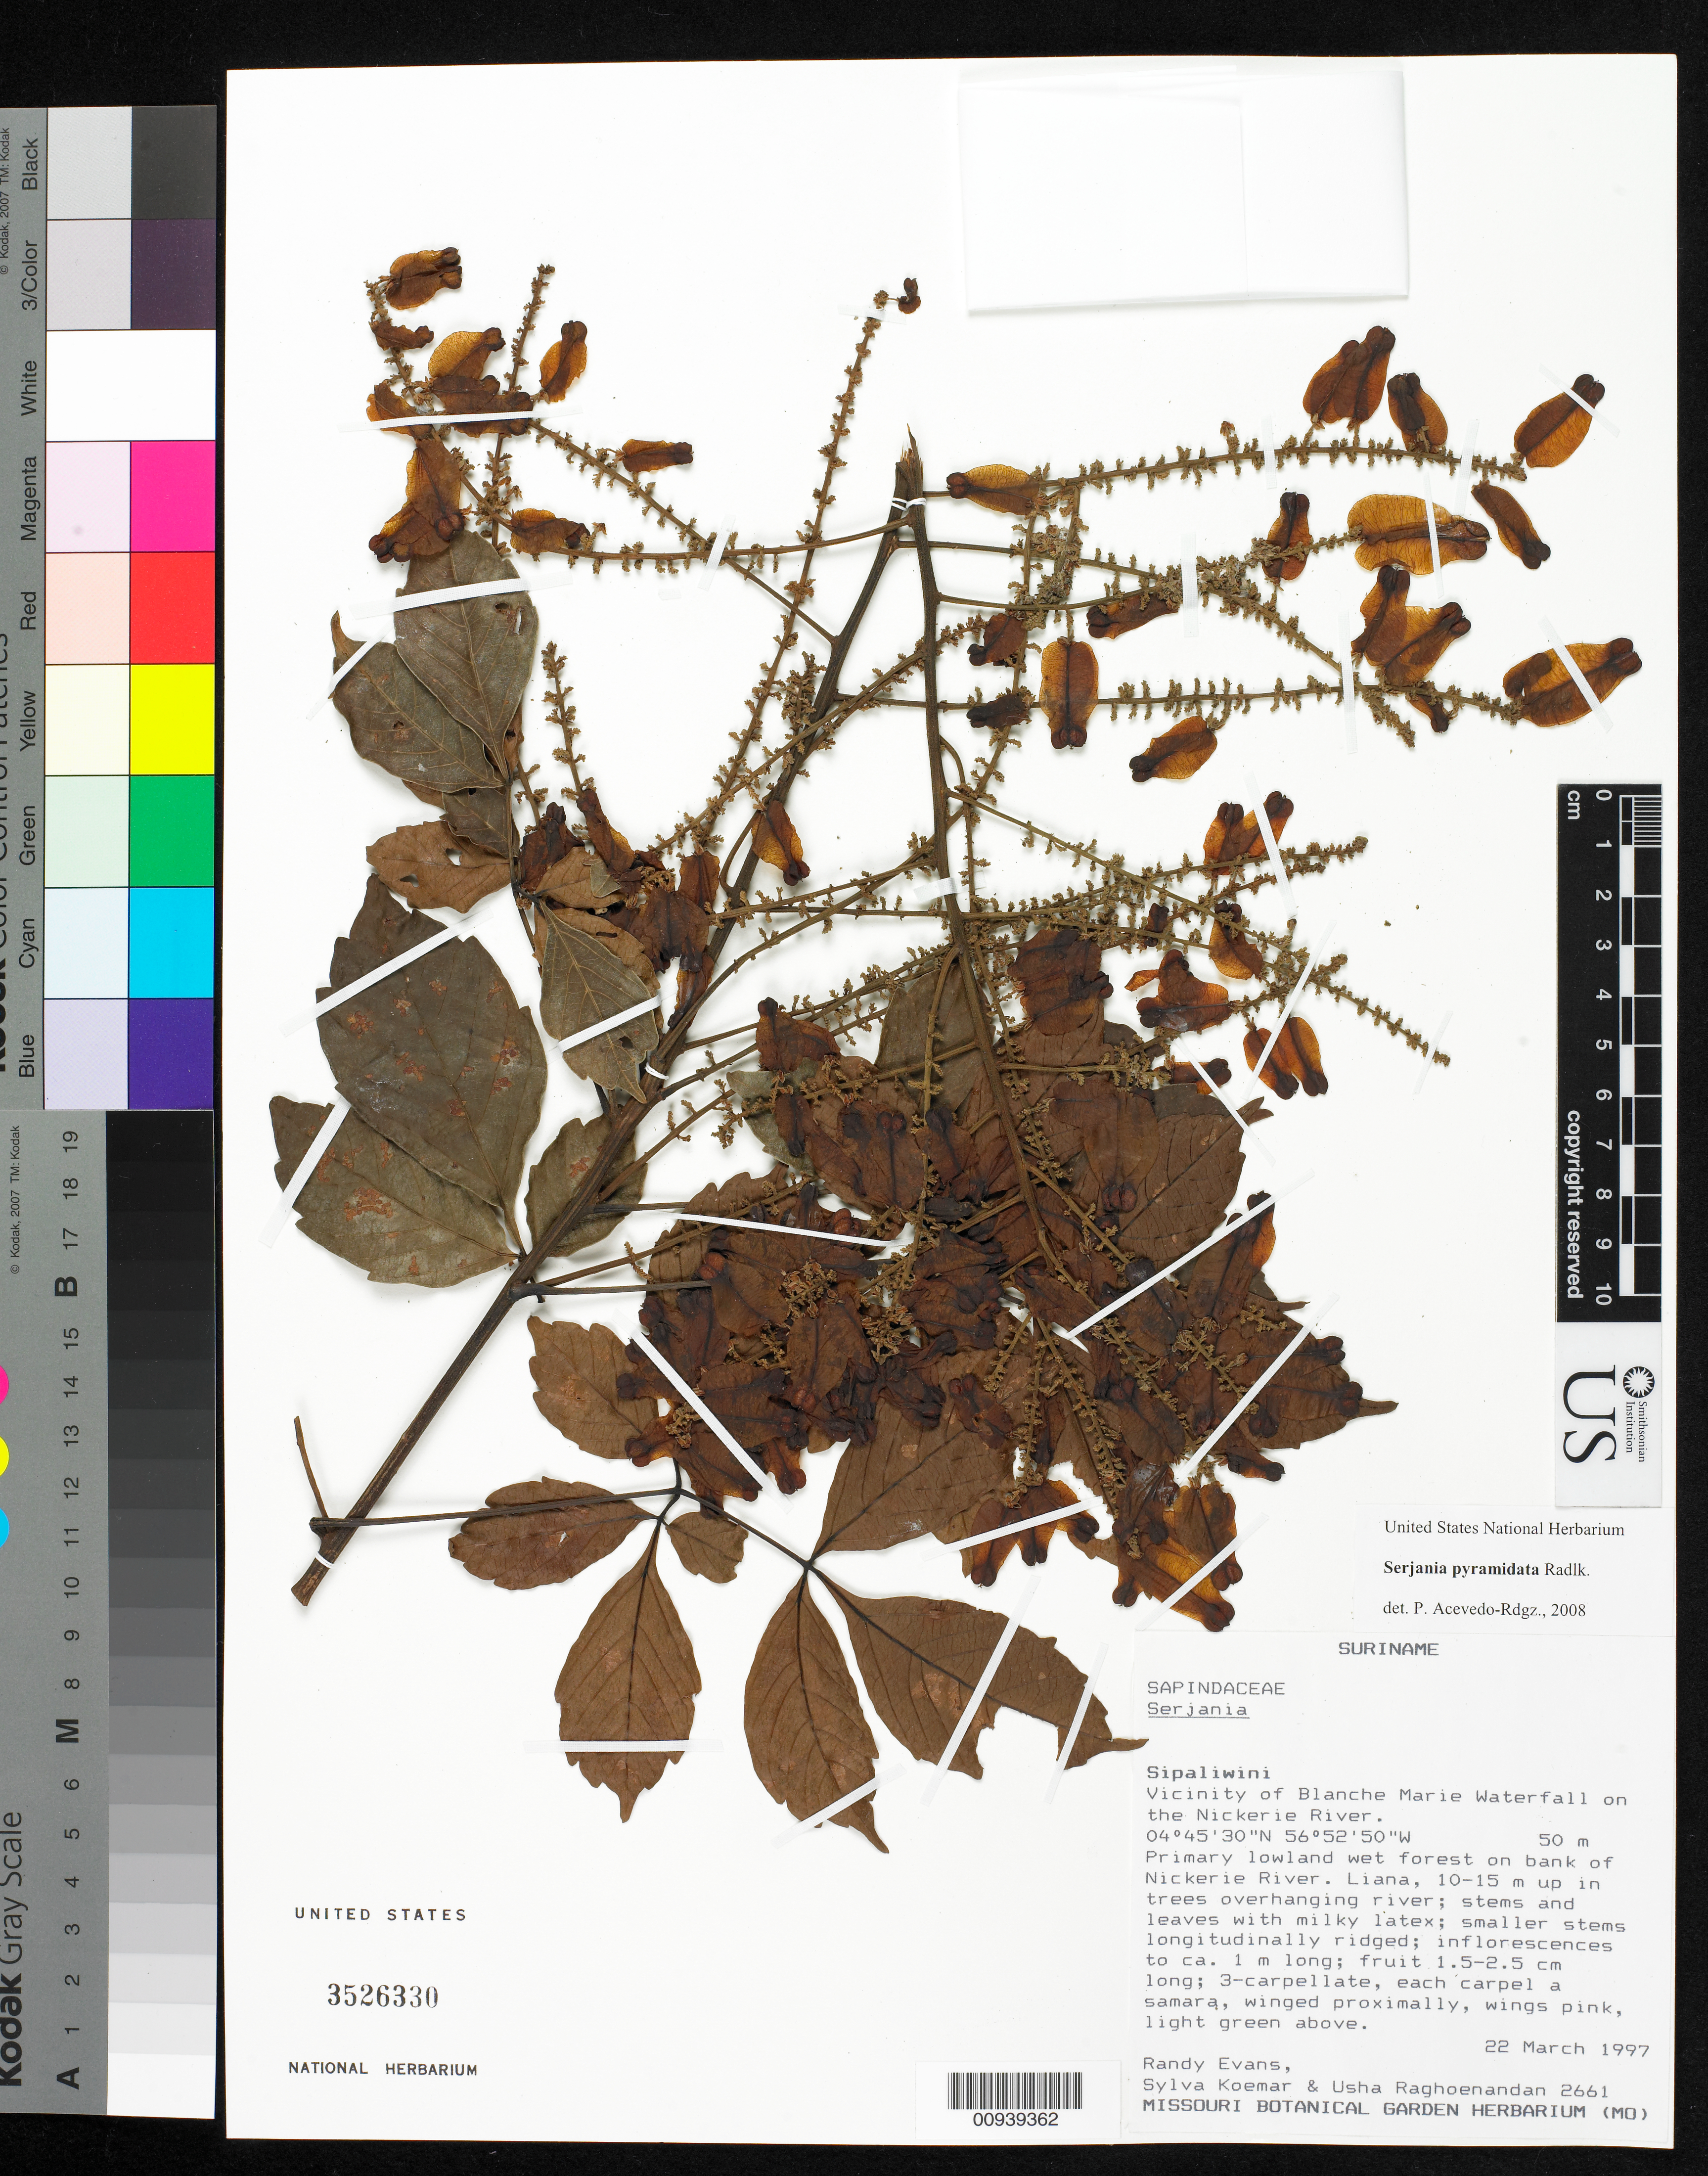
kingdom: Plantae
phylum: Tracheophyta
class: Magnoliopsida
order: Sapindales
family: Sapindaceae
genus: Serjania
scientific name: Serjania pyramidata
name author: Radlk.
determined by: Acevedo-Rodríguez, P., (BOT), Smithsonian Institution - National Museum of Natural History (UNITED STATES)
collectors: R. Evans, S. Koemar & U. Raghoenandan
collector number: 2661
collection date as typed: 22-Mar-97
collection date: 1997-03-22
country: Suriname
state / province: Sipaliwini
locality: Blanche Marie Waterfall, vic., on Nickerie R.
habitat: Primary lowland wet forest on riverbank; 10-15m up in trees overhanging river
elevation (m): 50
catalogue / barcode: US 3526330